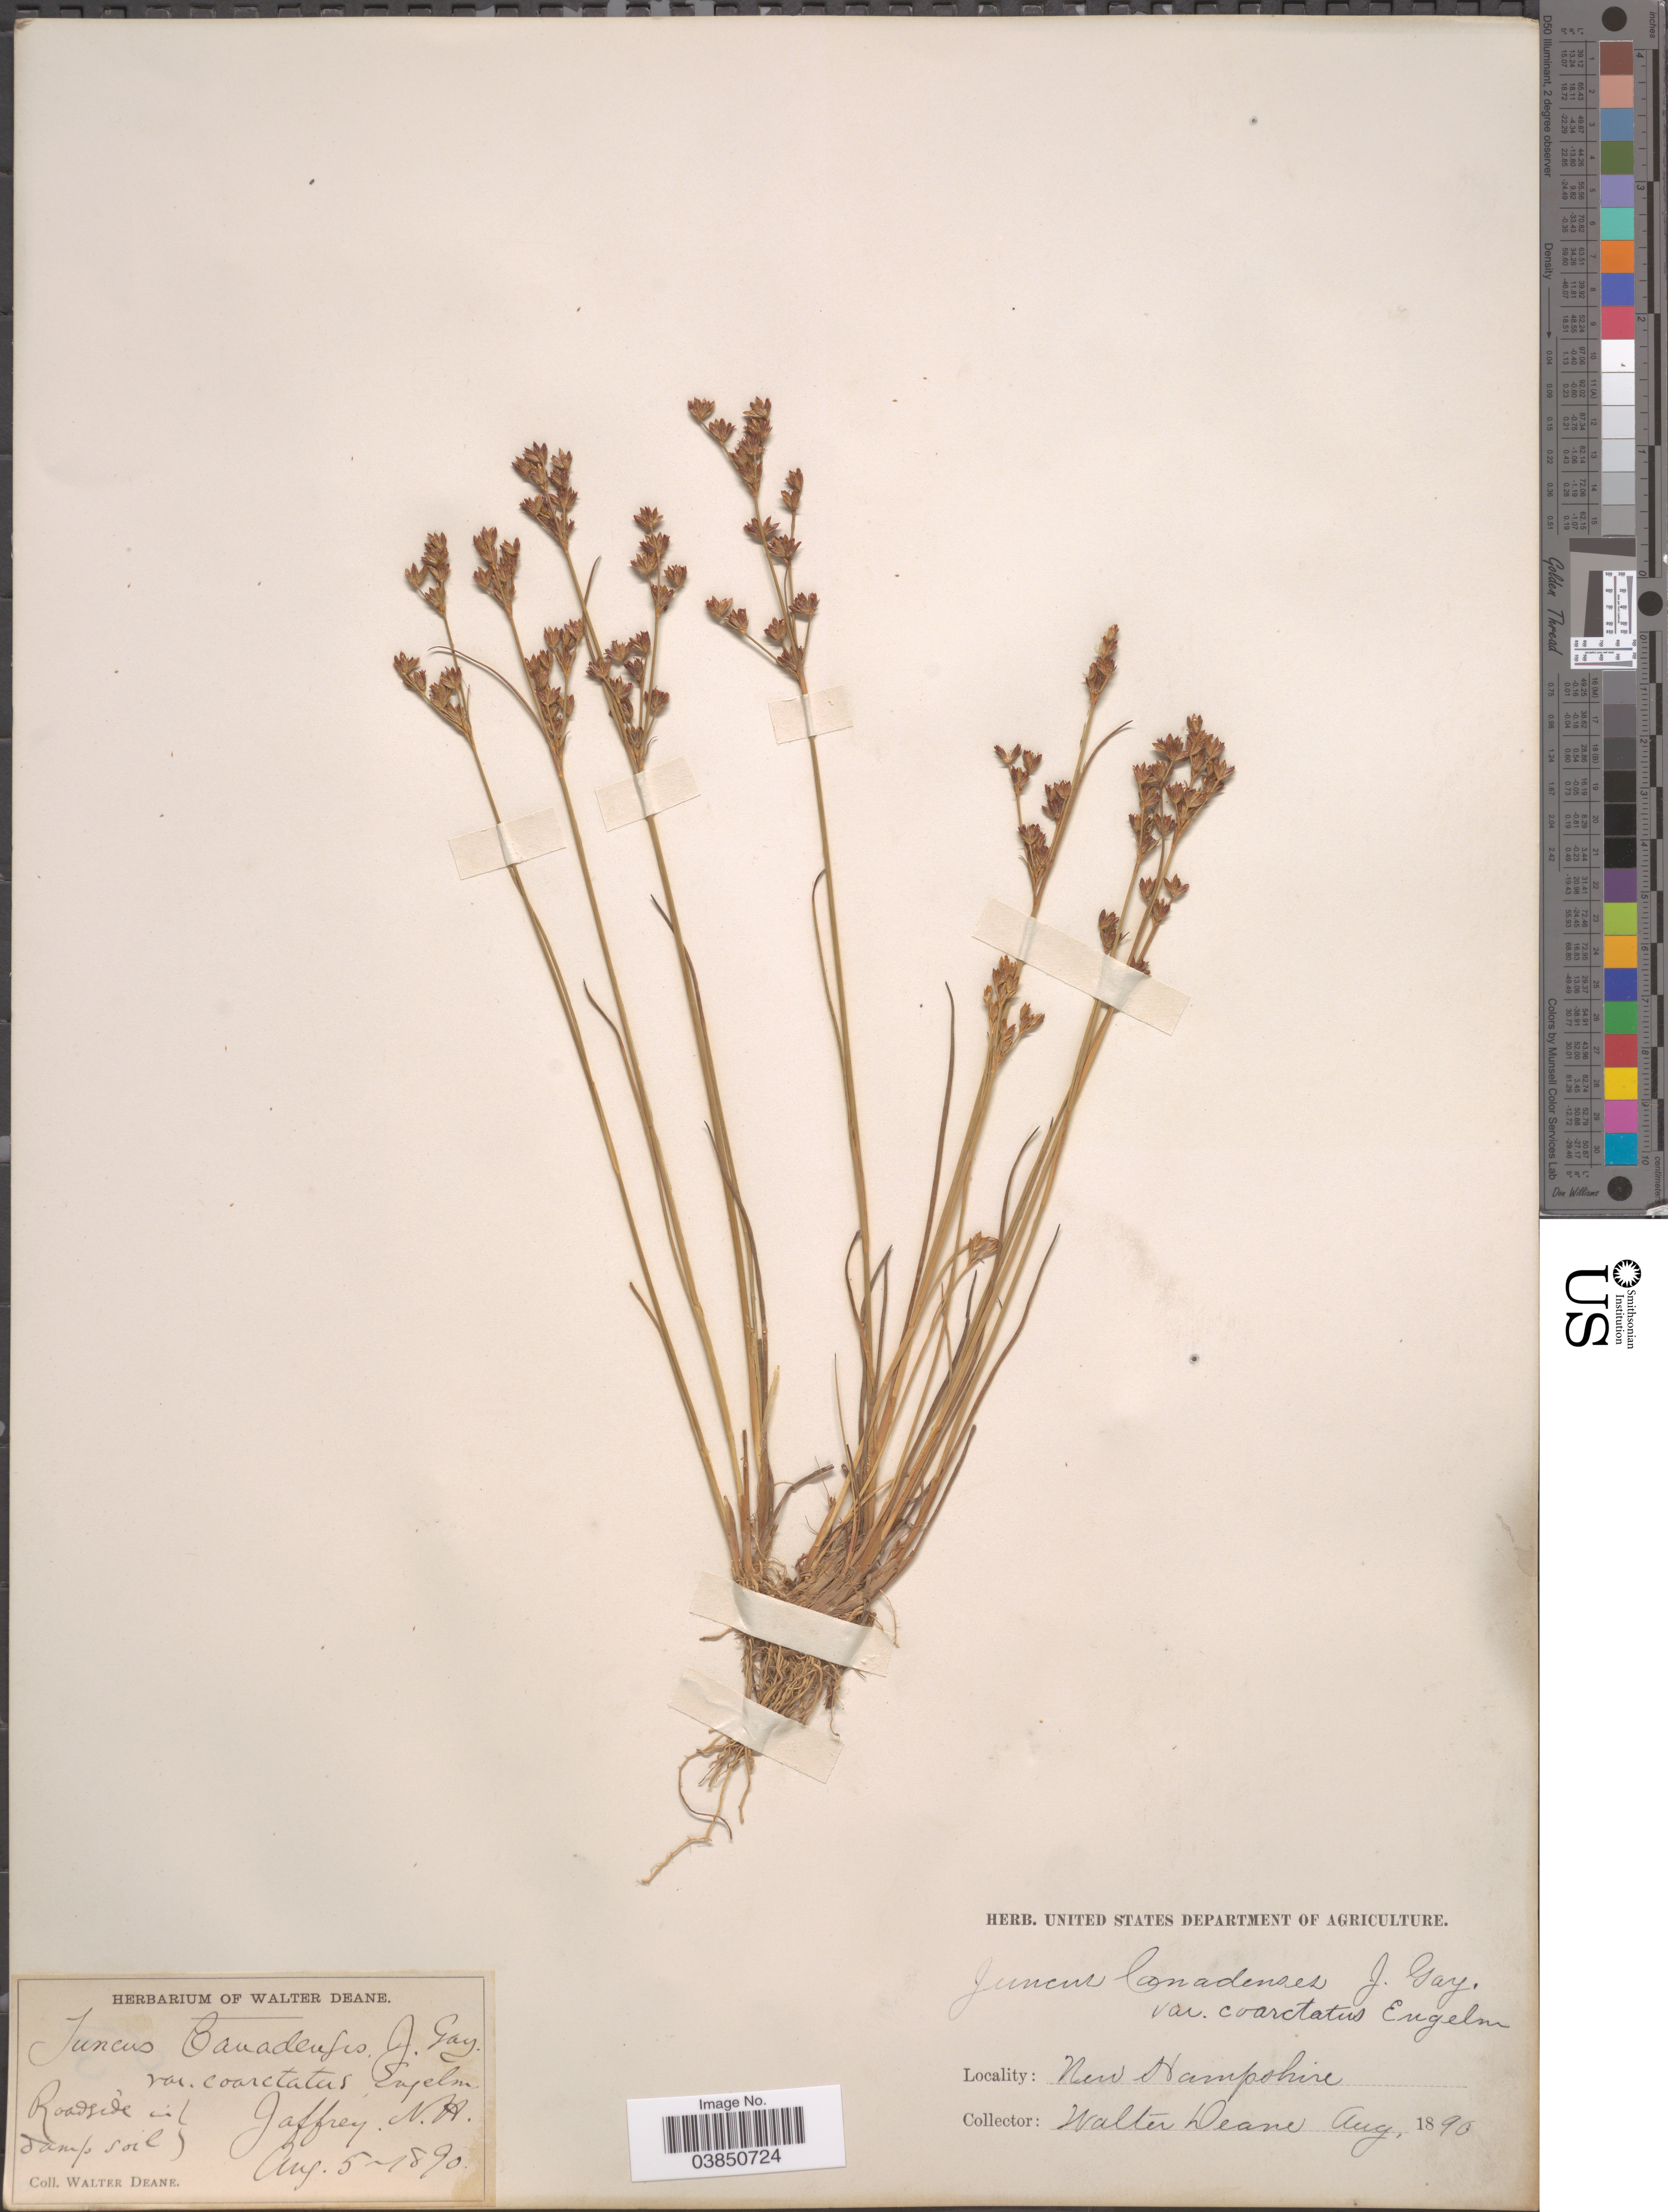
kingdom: Plantae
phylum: Tracheophyta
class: Liliopsida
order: Poales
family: Juncaceae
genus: Juncus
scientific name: Juncus brevicaudatus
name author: (Engelm.) Fernald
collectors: W. Deane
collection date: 1890-08-05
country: United States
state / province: New Hampshire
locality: Roadside in Jaffrey.